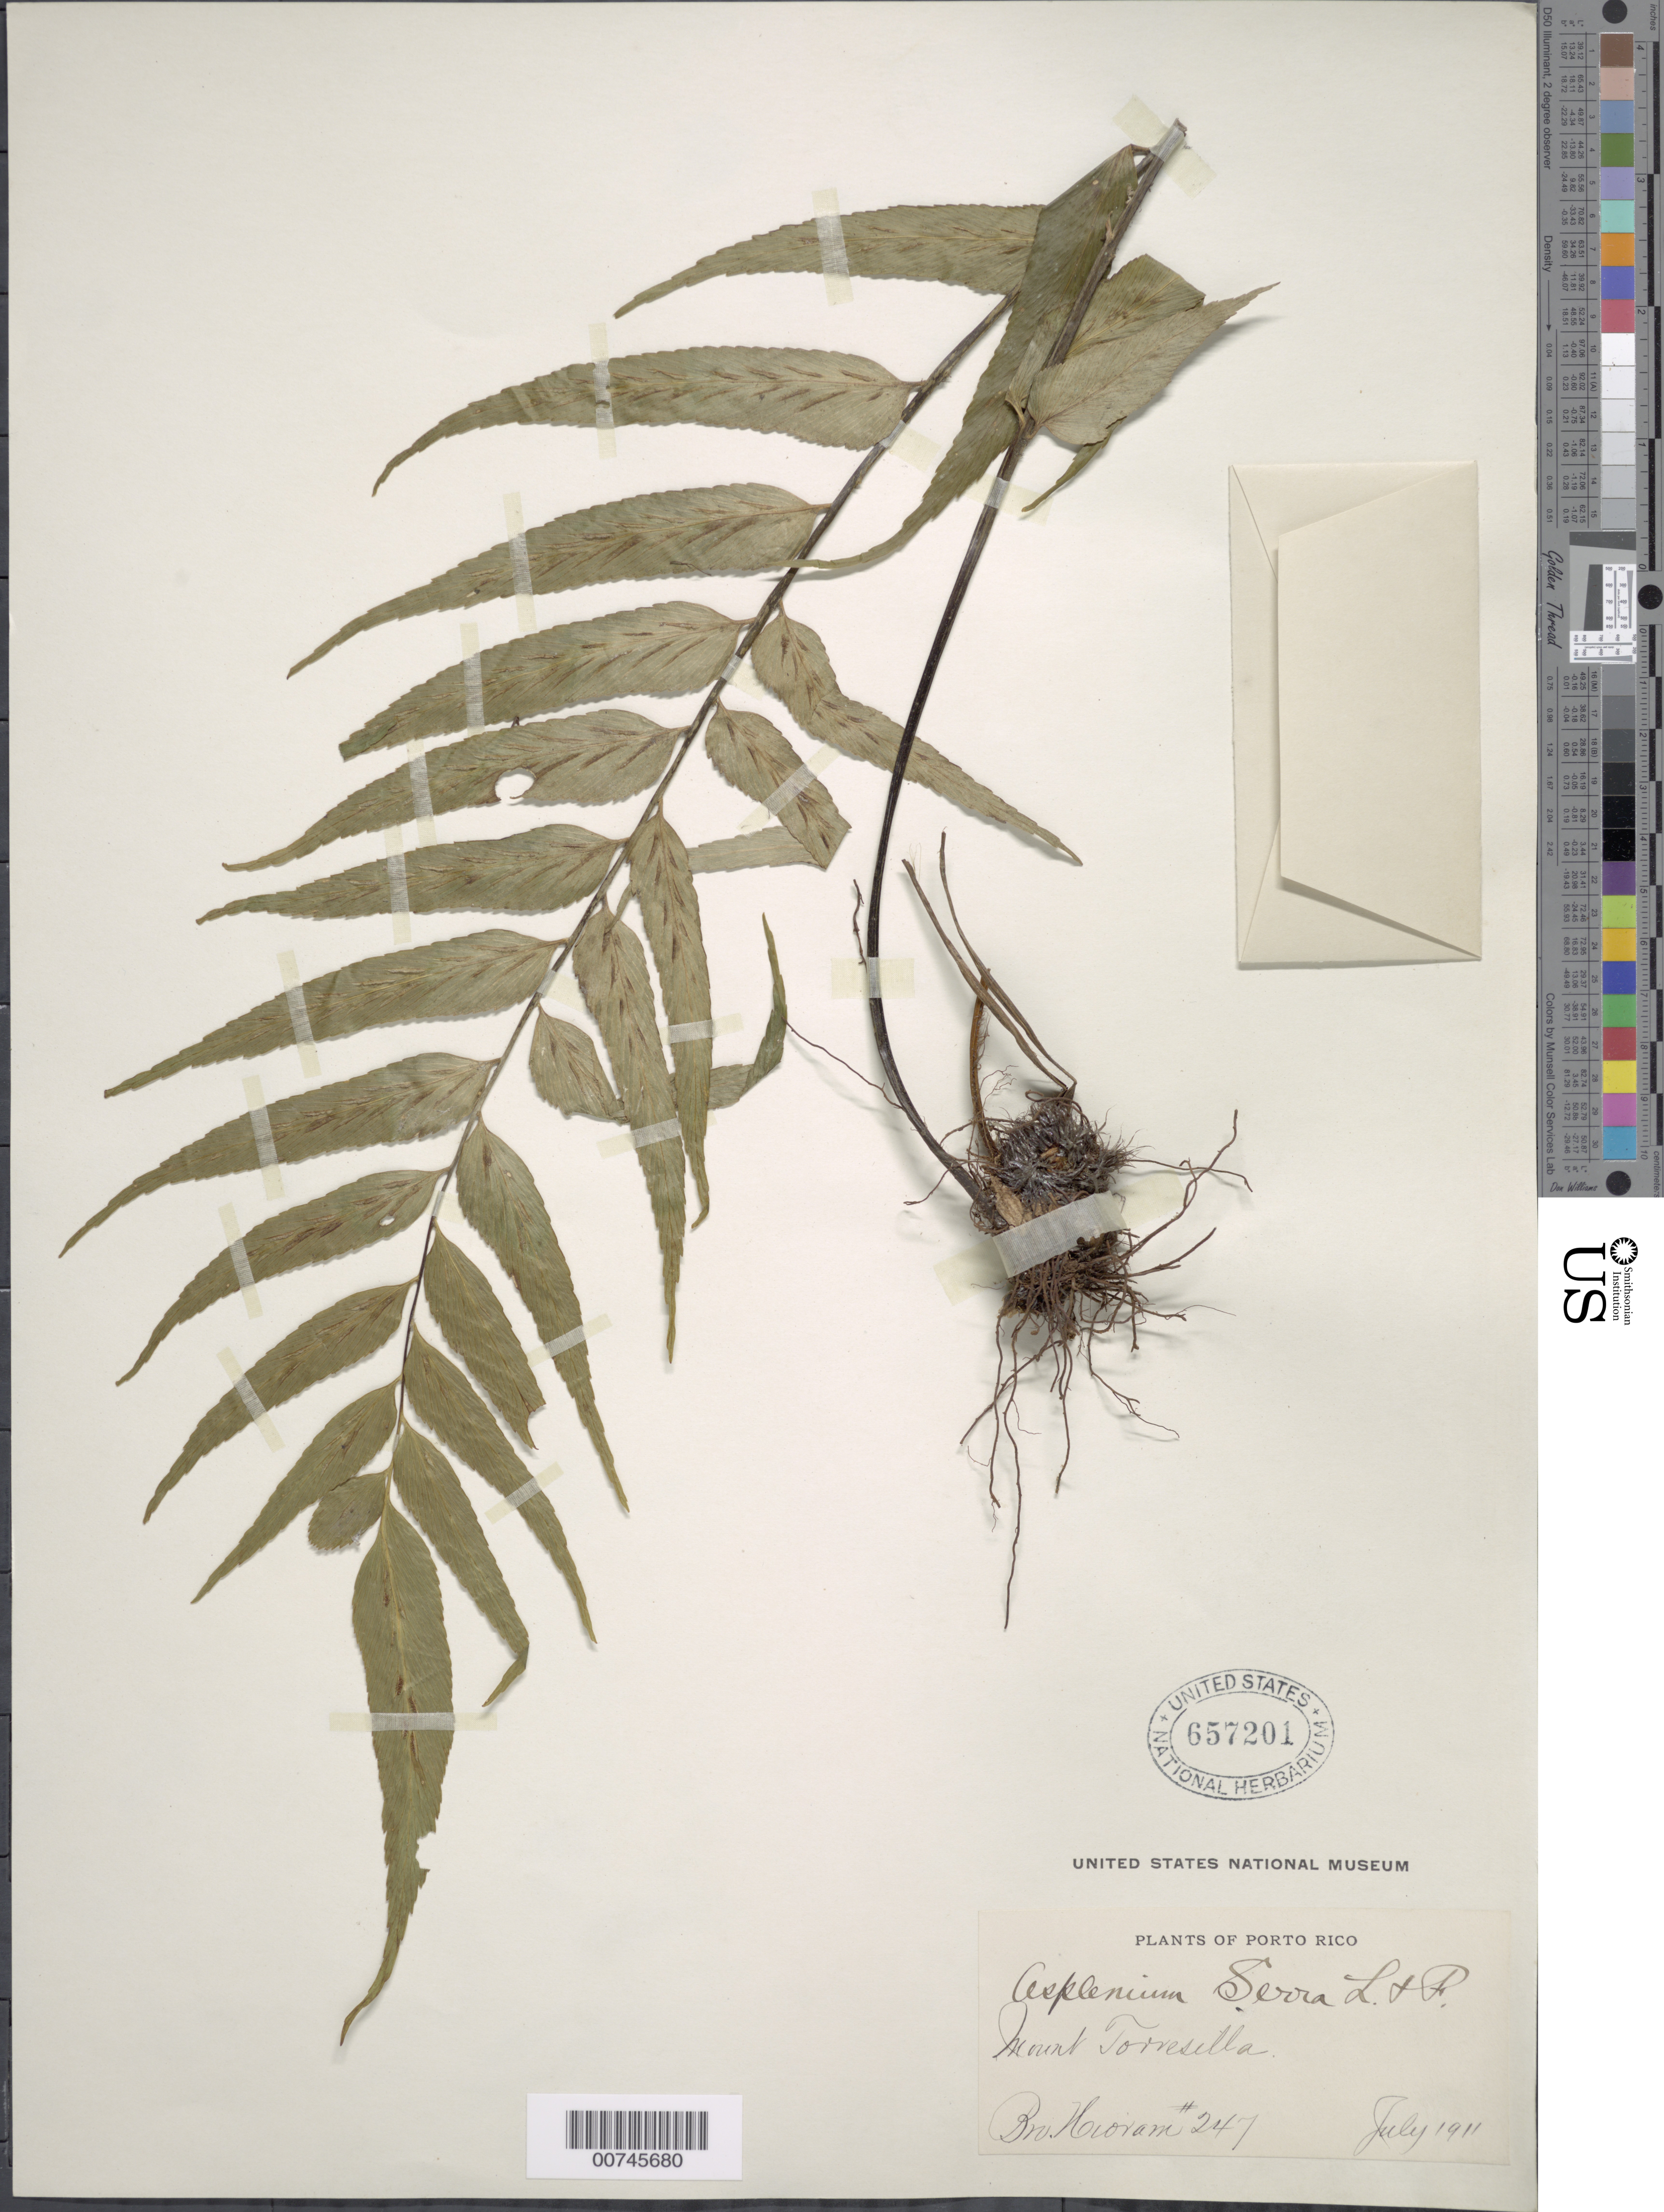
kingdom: Plantae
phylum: Tracheophyta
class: Polypodiopsida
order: Polypodiales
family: Aspleniaceae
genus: Asplenium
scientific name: Asplenium serra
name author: Langsd. & Fisch.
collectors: Bro. Hioram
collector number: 247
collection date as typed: Jul 1911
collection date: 1911-07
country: Puerto Rico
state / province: Barranquitas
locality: Mount Torresilla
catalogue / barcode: US 657201